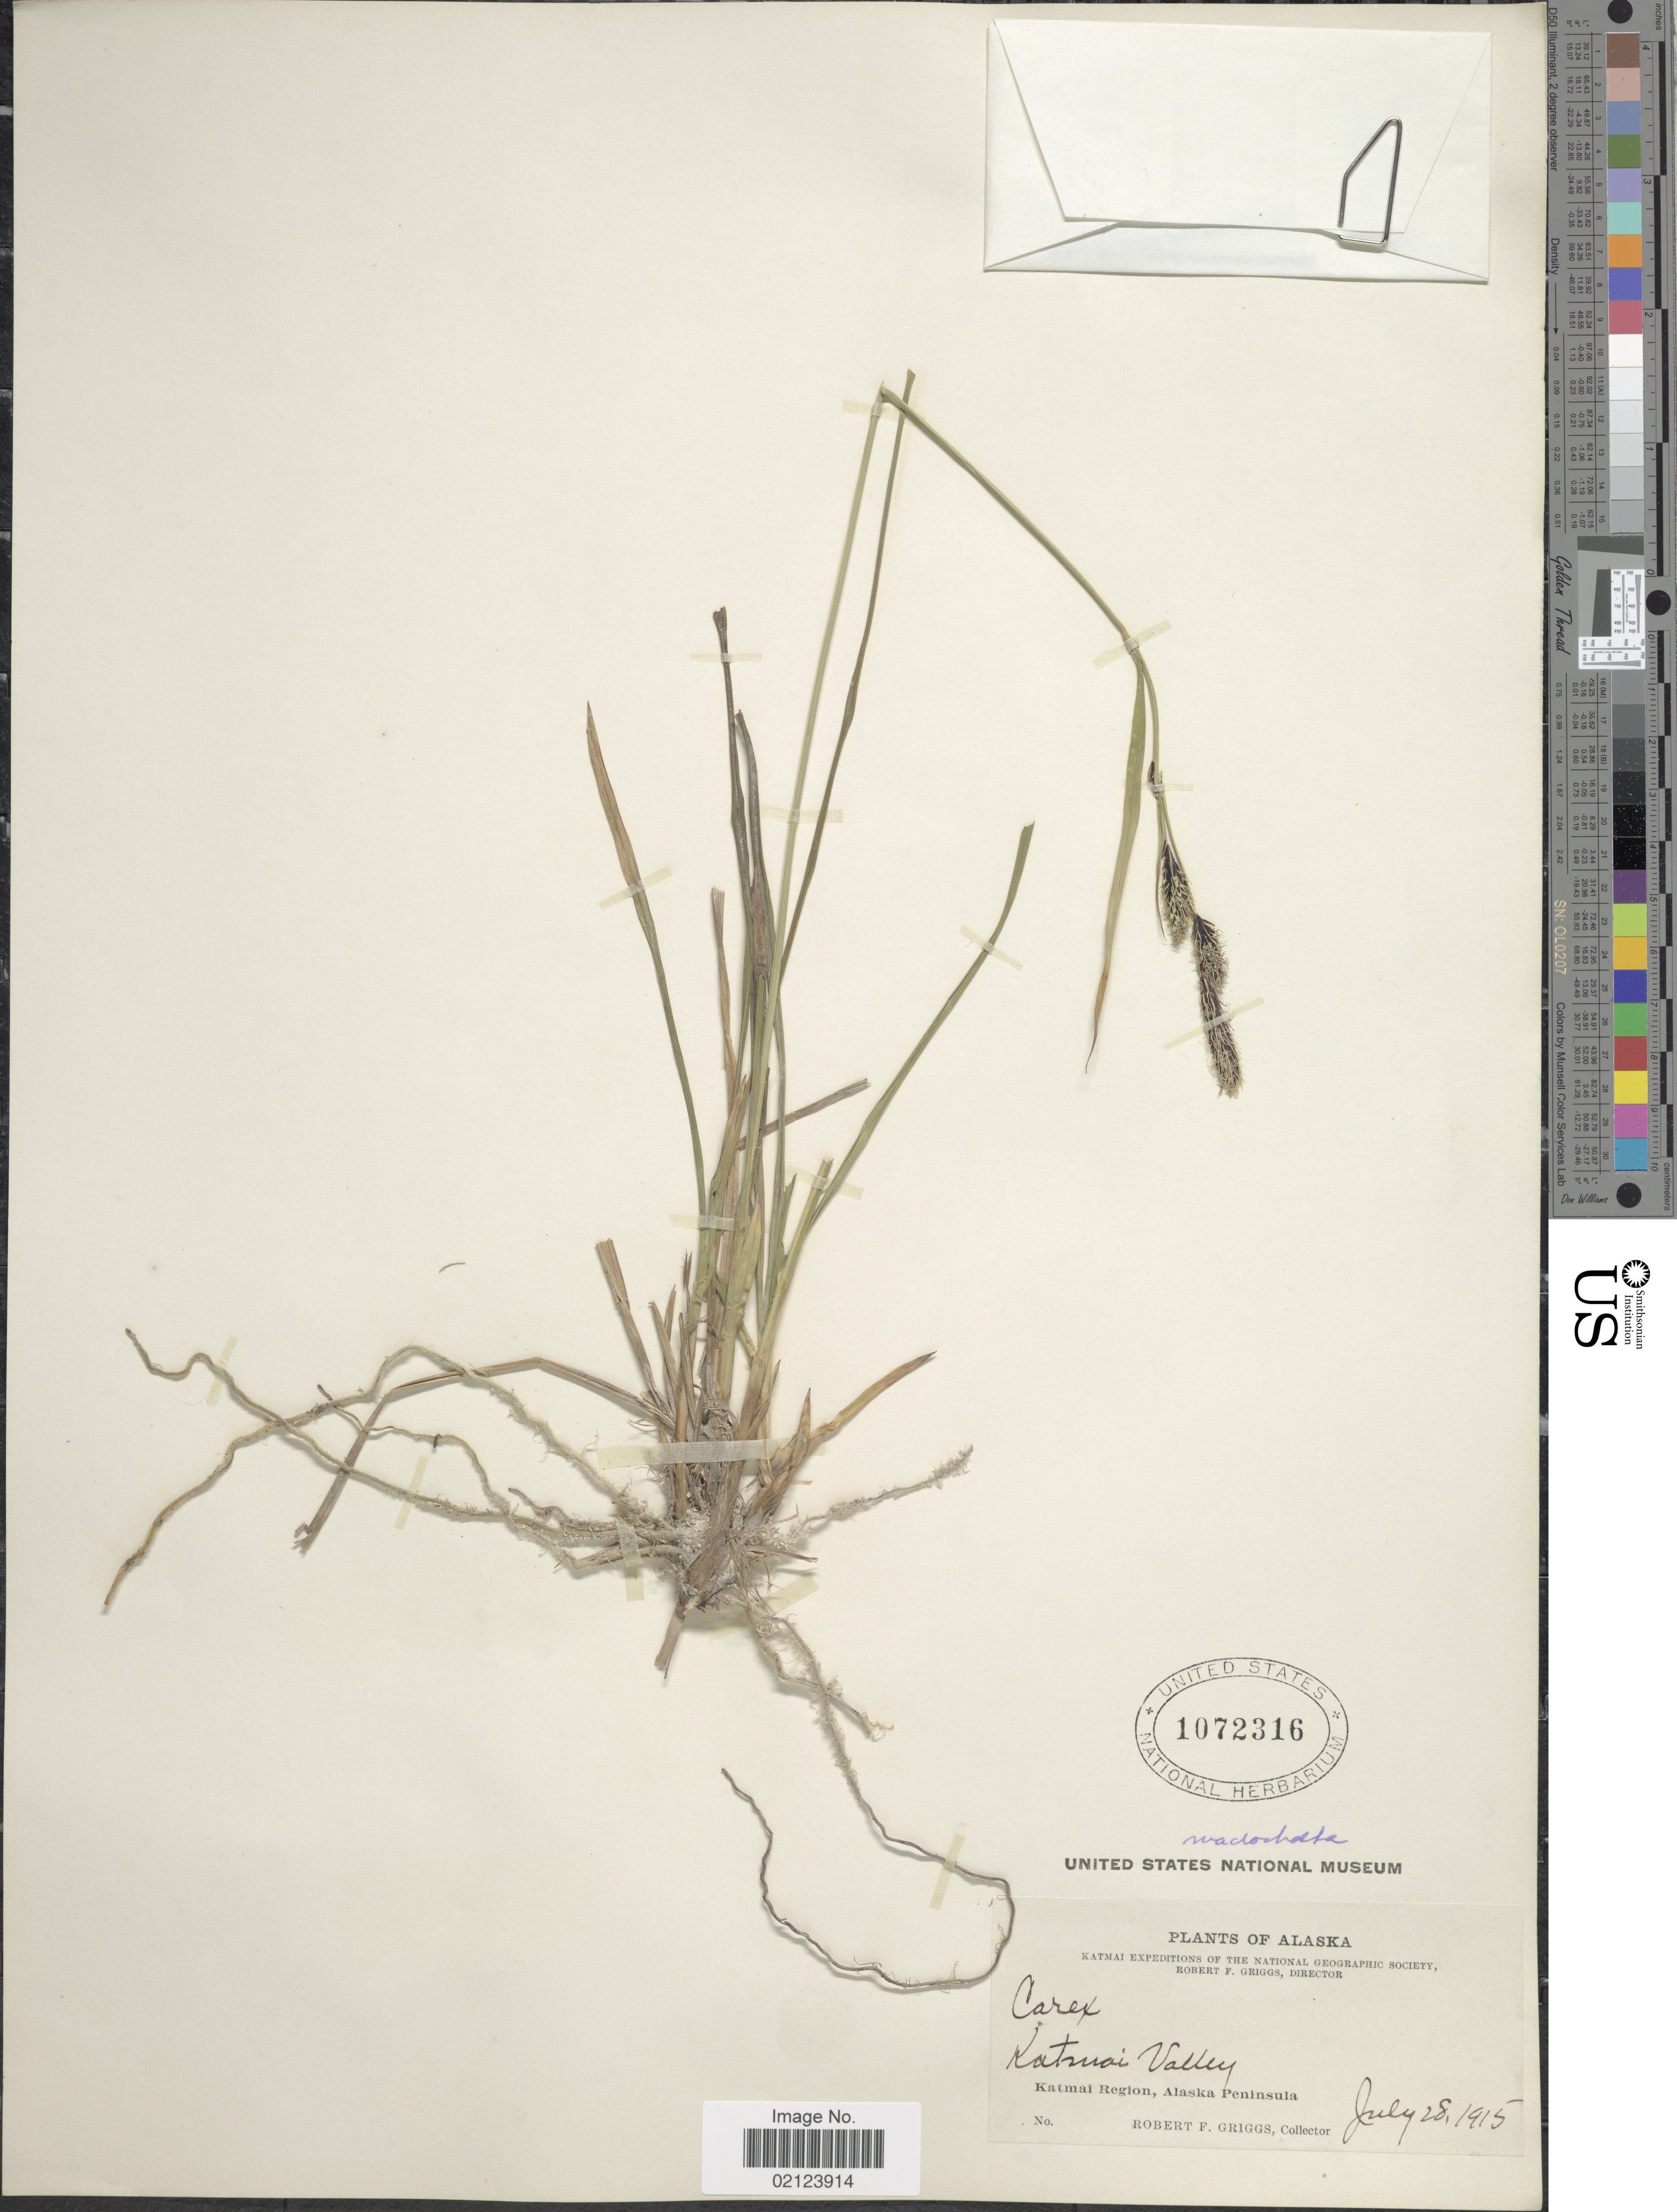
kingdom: Plantae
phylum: Tracheophyta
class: Liliopsida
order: Poales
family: Cyperaceae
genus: Carex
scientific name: Carex macrochaeta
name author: C.A. Mey.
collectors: R. F. Griggs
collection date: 1915-07-28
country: United States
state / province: Alaska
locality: Katmai Valley. Katmai Region, Alaska Peninsula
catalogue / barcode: US 1072316